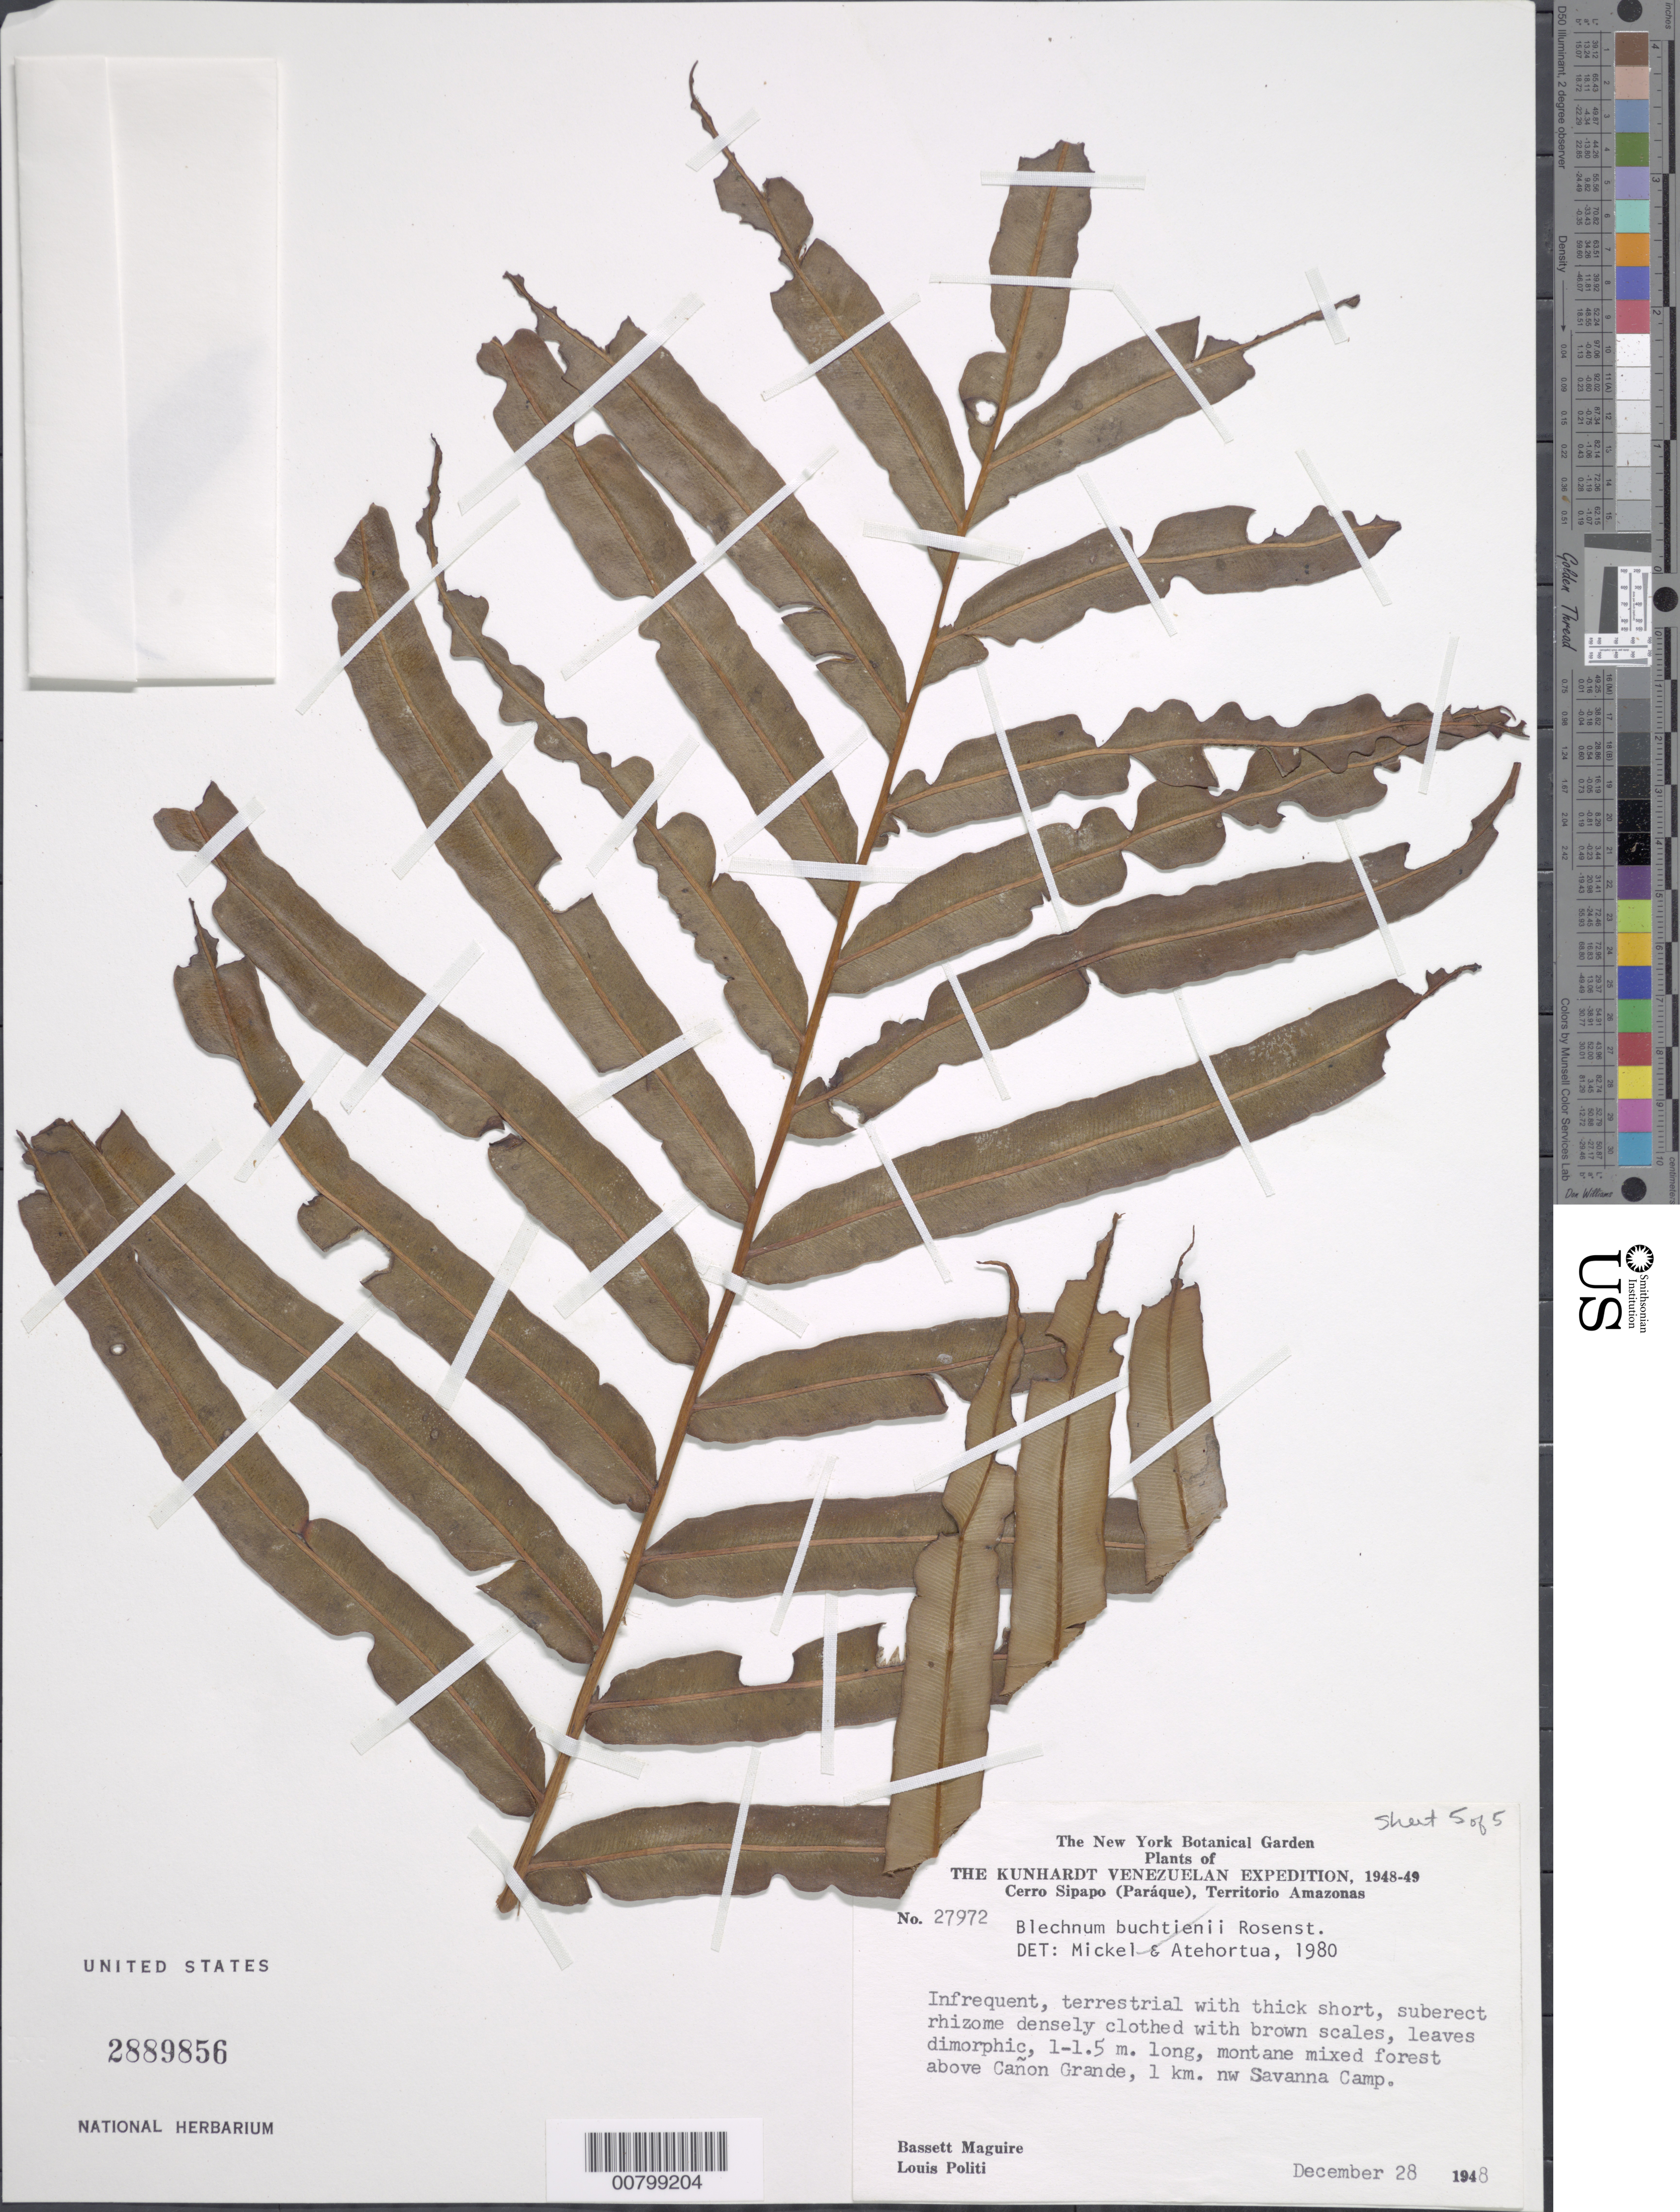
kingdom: Plantae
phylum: Tracheophyta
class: Polypodiopsida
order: Polypodiales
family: Blechnaceae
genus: Blechnum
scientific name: Blechnum schomburgkii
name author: (Klotzsch) C. Chr.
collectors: B. Maguire & L. Politi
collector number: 27972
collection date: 1948-12-28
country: Venezuela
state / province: Amazonas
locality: The Kunhardt Venezuelan, Cerro Sipapo (Paraque), Territorio Amazonas, above Canon Grande, 1 km. nw Savanna Camp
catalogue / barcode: US 2889856